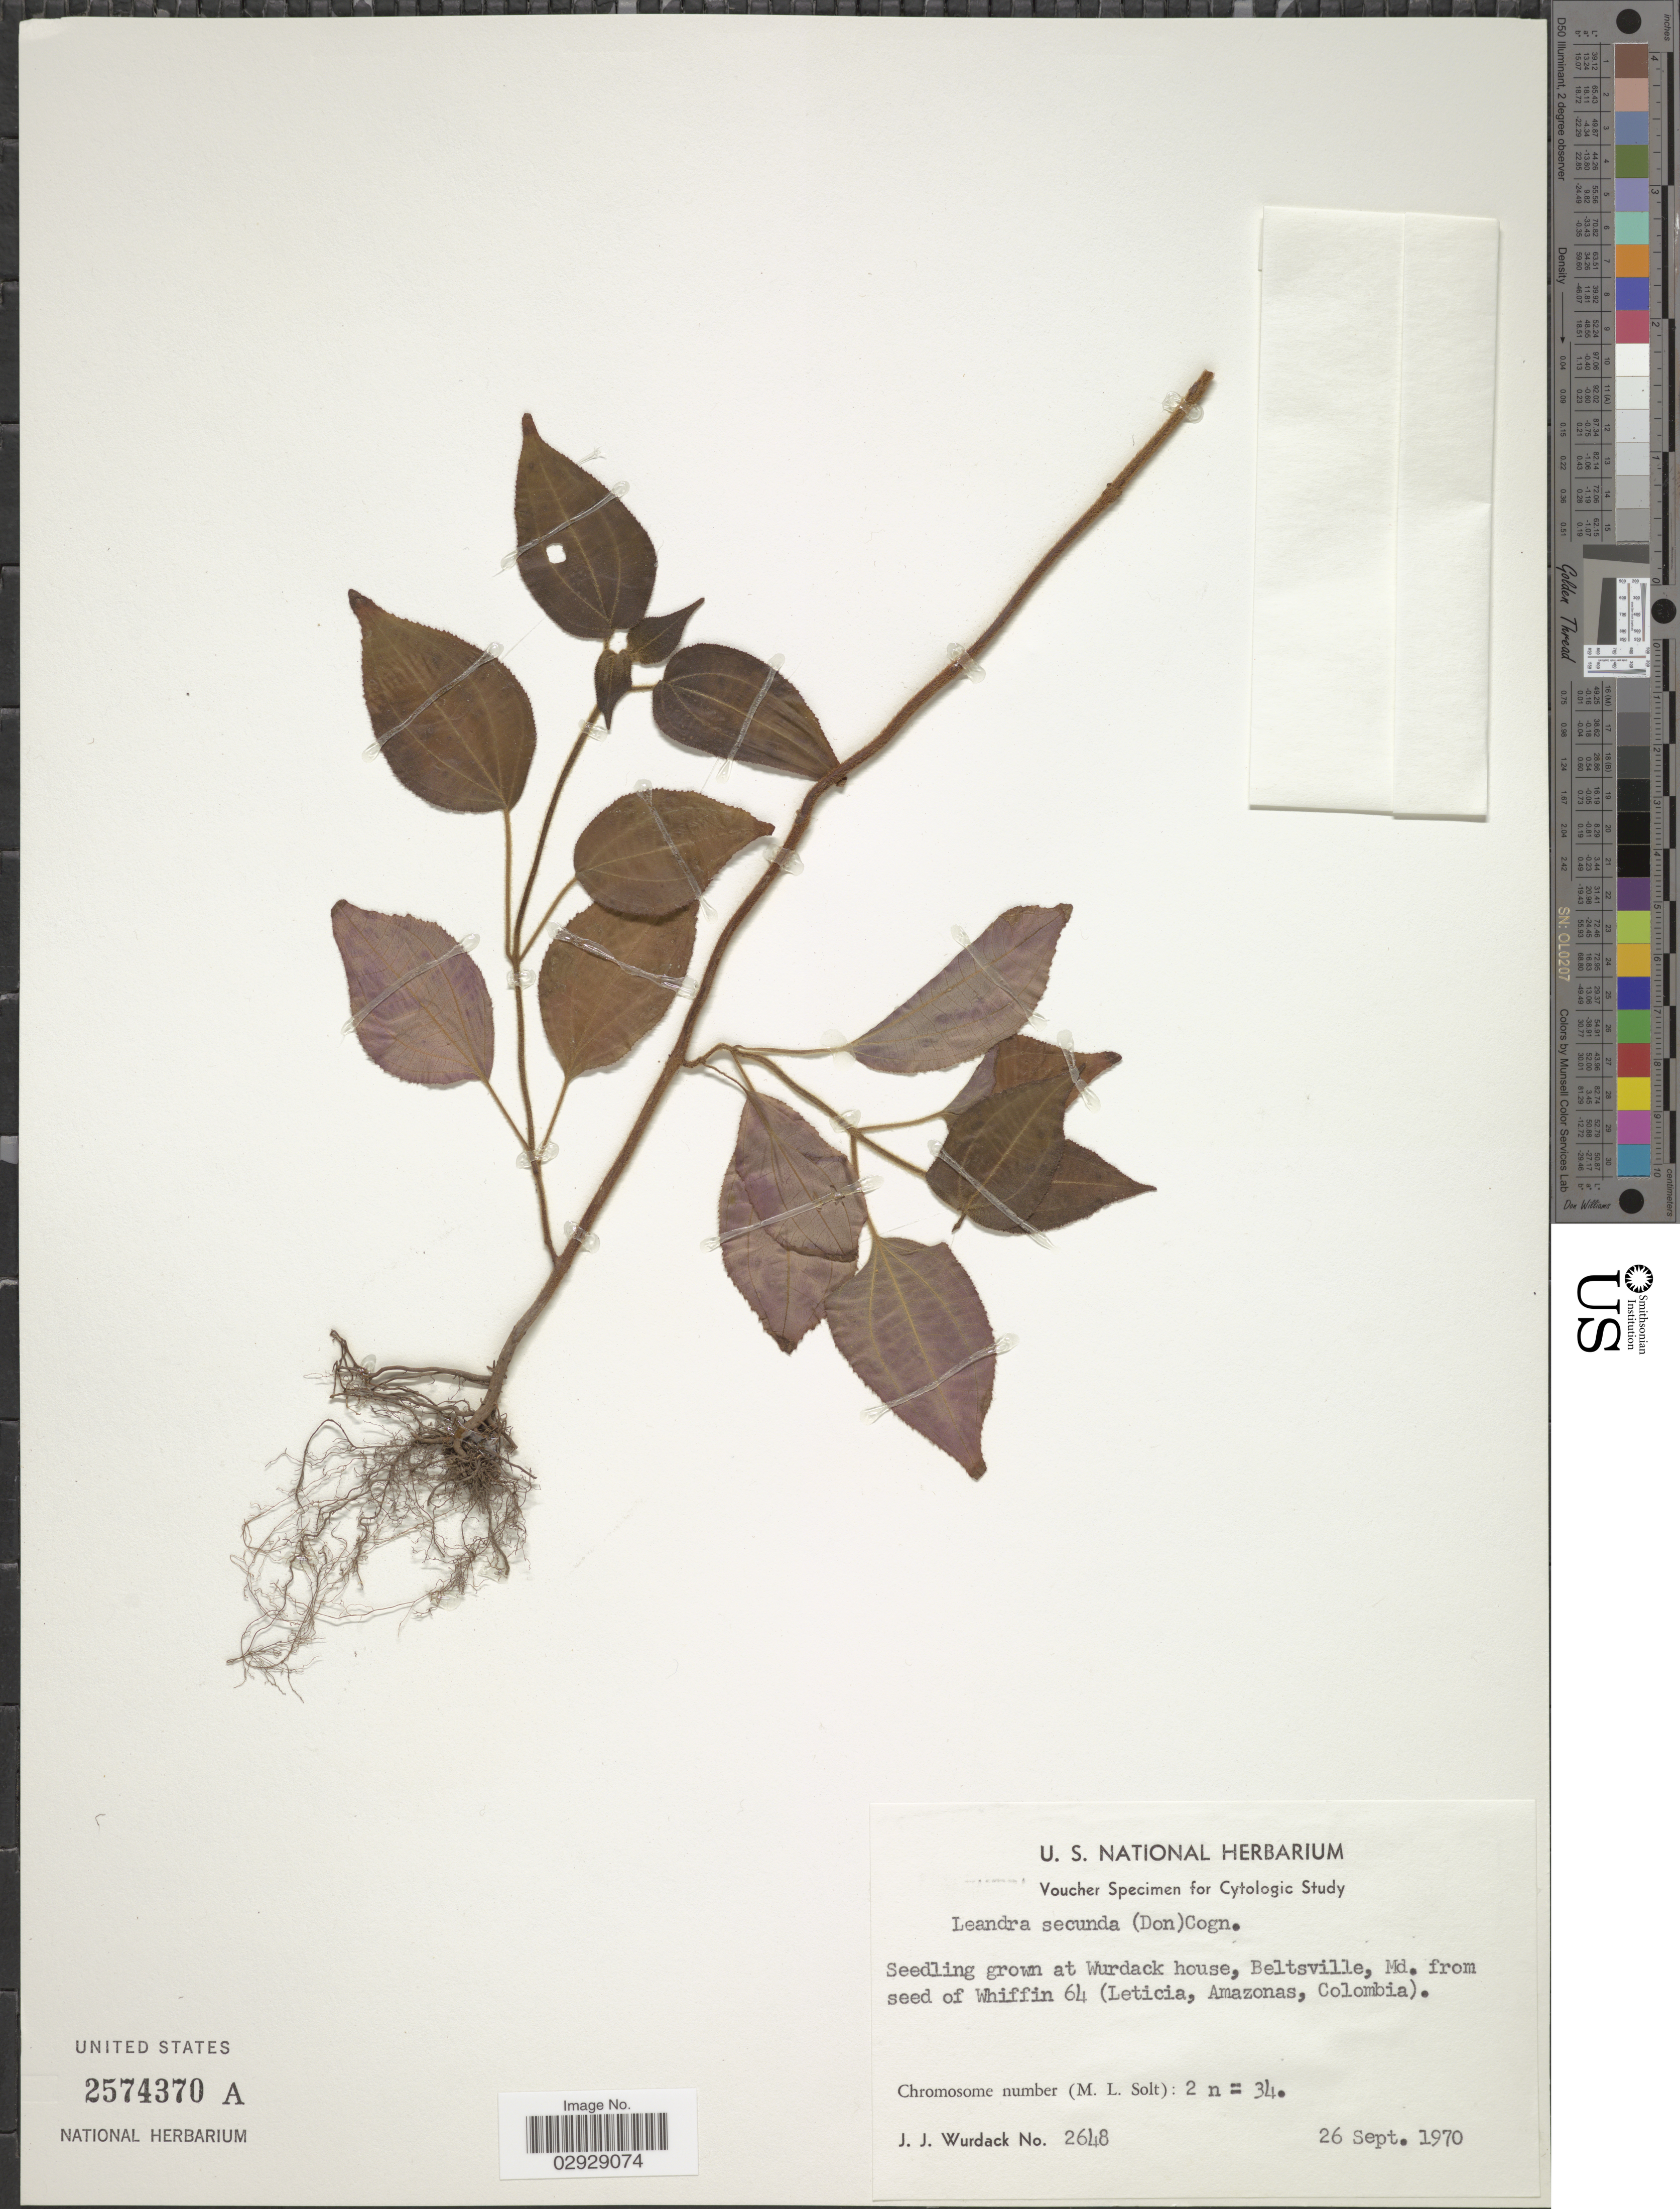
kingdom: Plantae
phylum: Tracheophyta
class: Magnoliopsida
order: Myrtales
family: Melastomataceae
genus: Leandra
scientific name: Leandra secunda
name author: (D. Don) Cogn.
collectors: J. J. Wurdack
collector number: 2648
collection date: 1970-09-26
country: United States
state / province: Maryland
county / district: Prince George's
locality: At Wurdack house, Beltsville, Md.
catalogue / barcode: US 2574370A